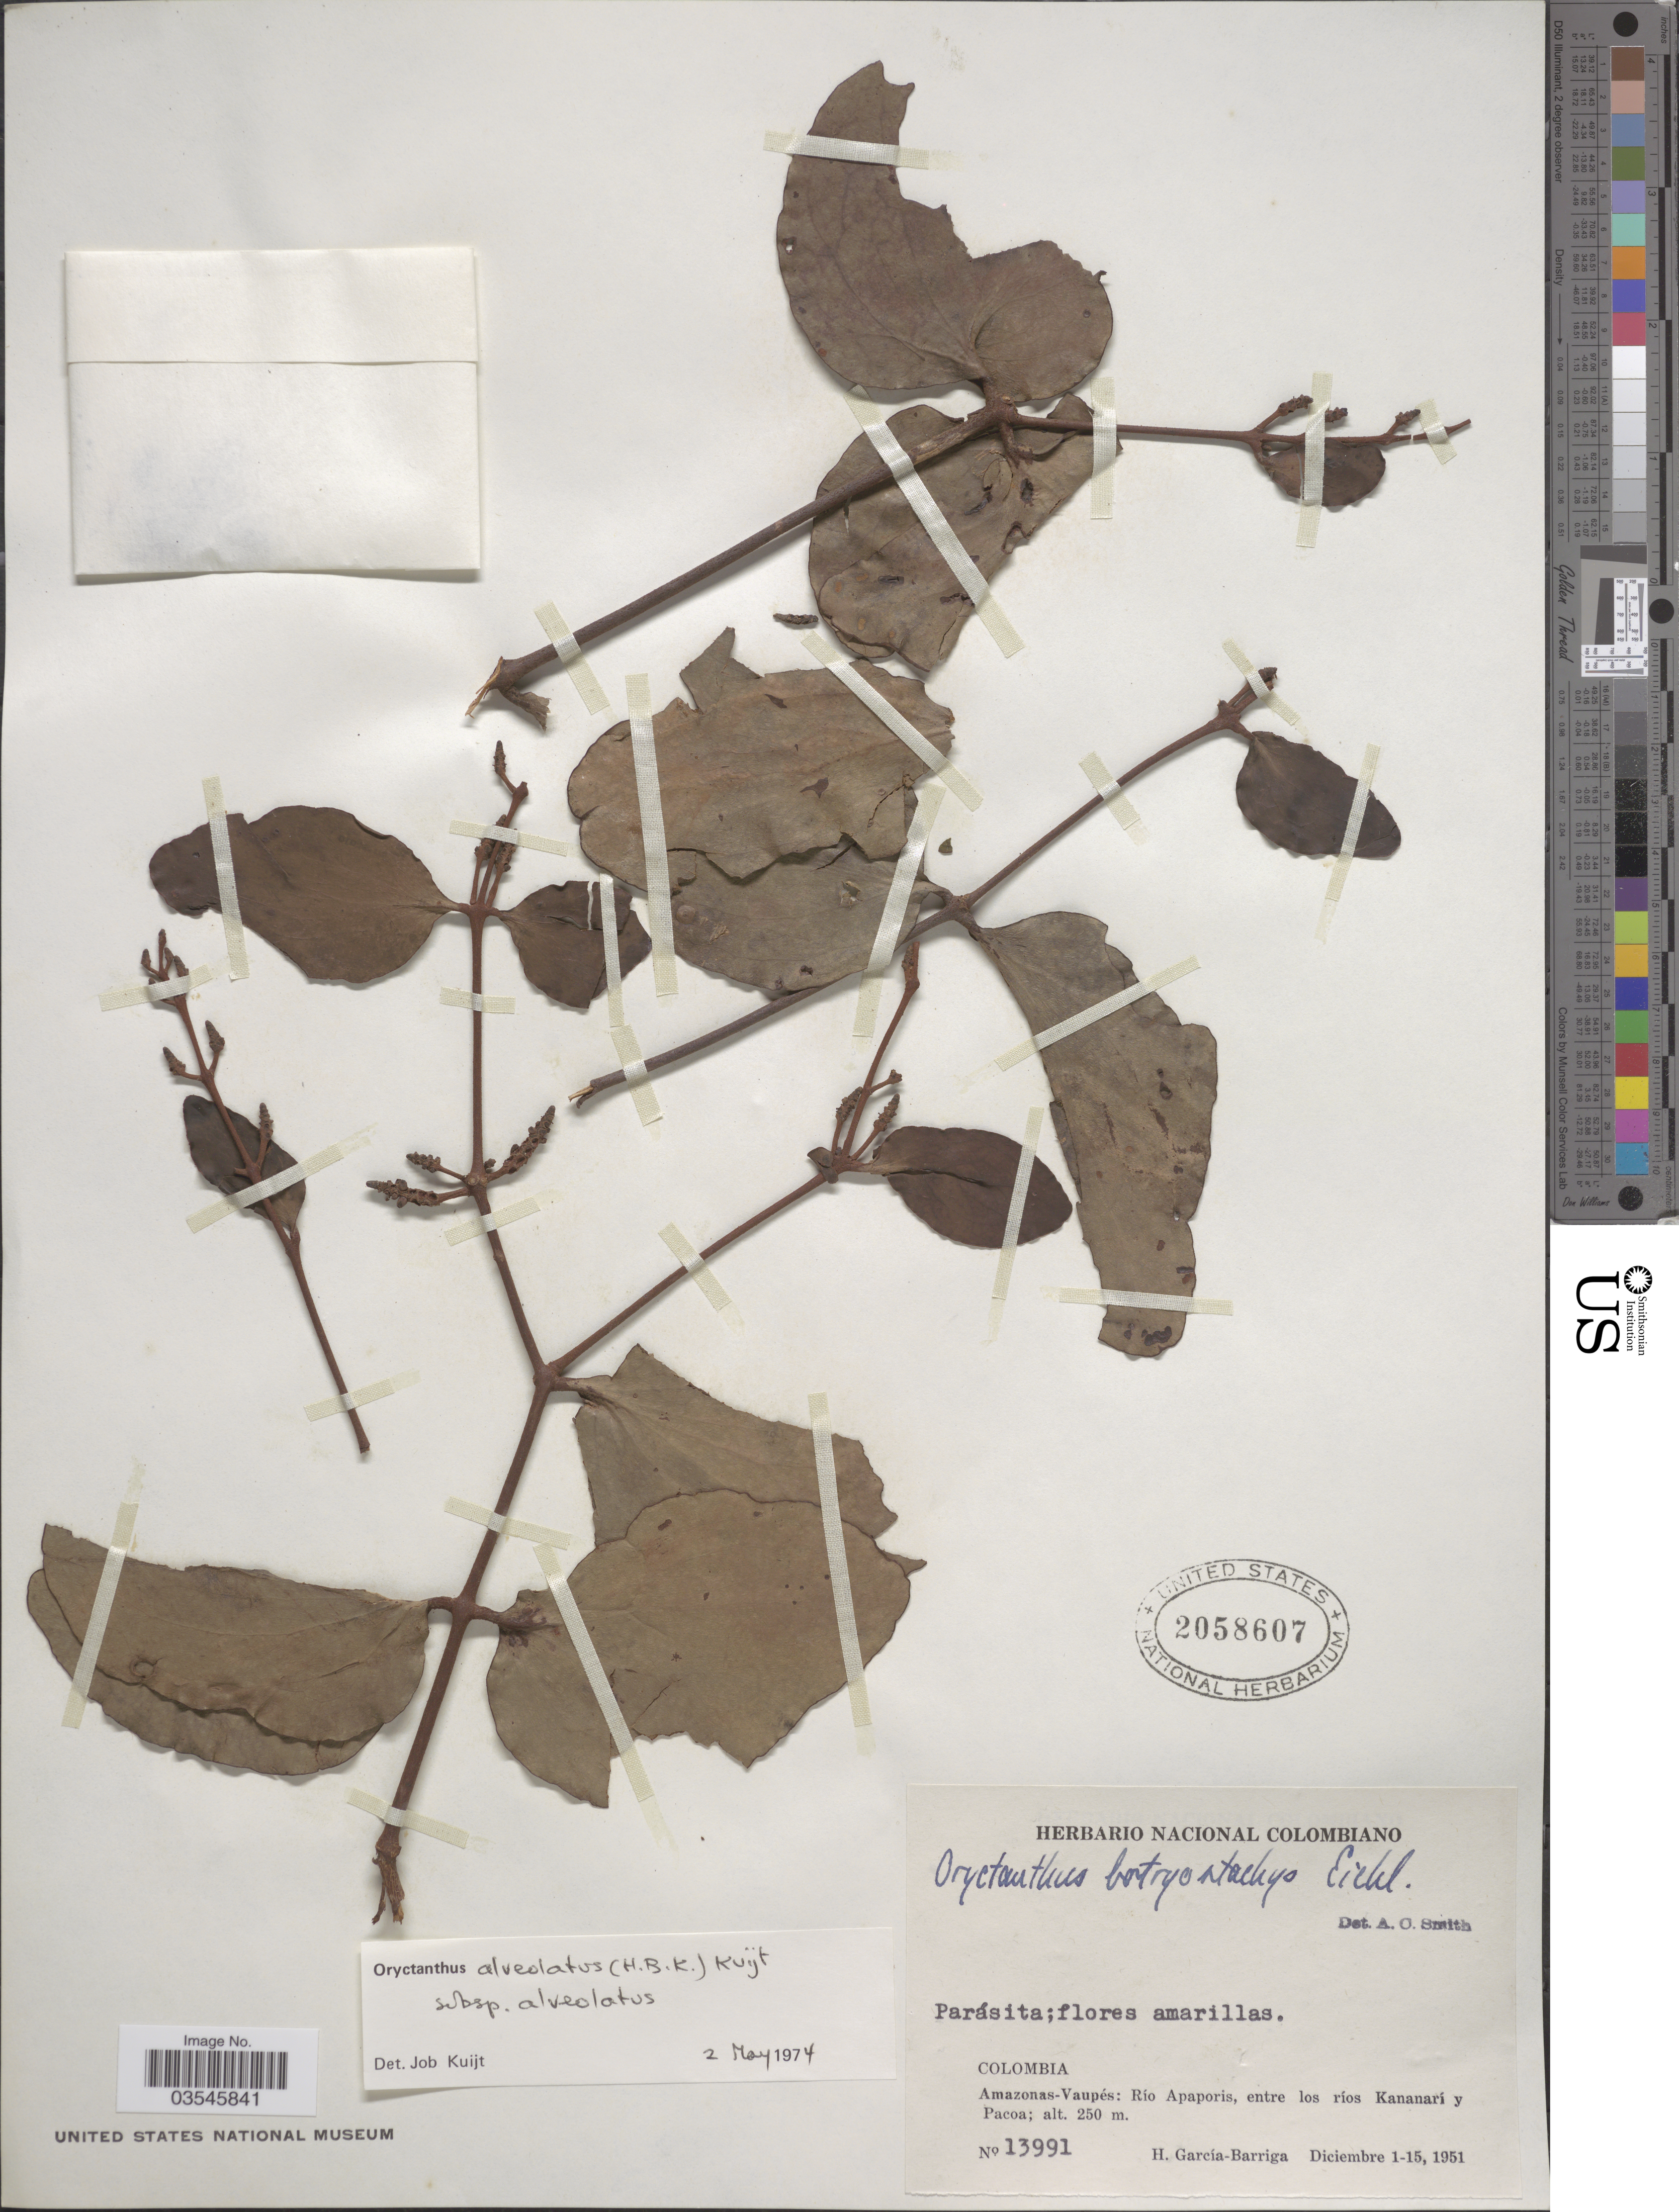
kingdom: Plantae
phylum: Tracheophyta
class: Magnoliopsida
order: Santalales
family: Loranthaceae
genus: Oryctanthus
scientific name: Oryctanthus alveolatus subsp. alveolatus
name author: (Kunth) Kuijt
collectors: H. García Barriga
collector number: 13991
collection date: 1951-12-01/1951-12-15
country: Colombia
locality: Amazonas-Vaupés: Río Apaporis, entre los ríos Kananarí y Pacoa.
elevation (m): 250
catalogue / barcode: US 2058607